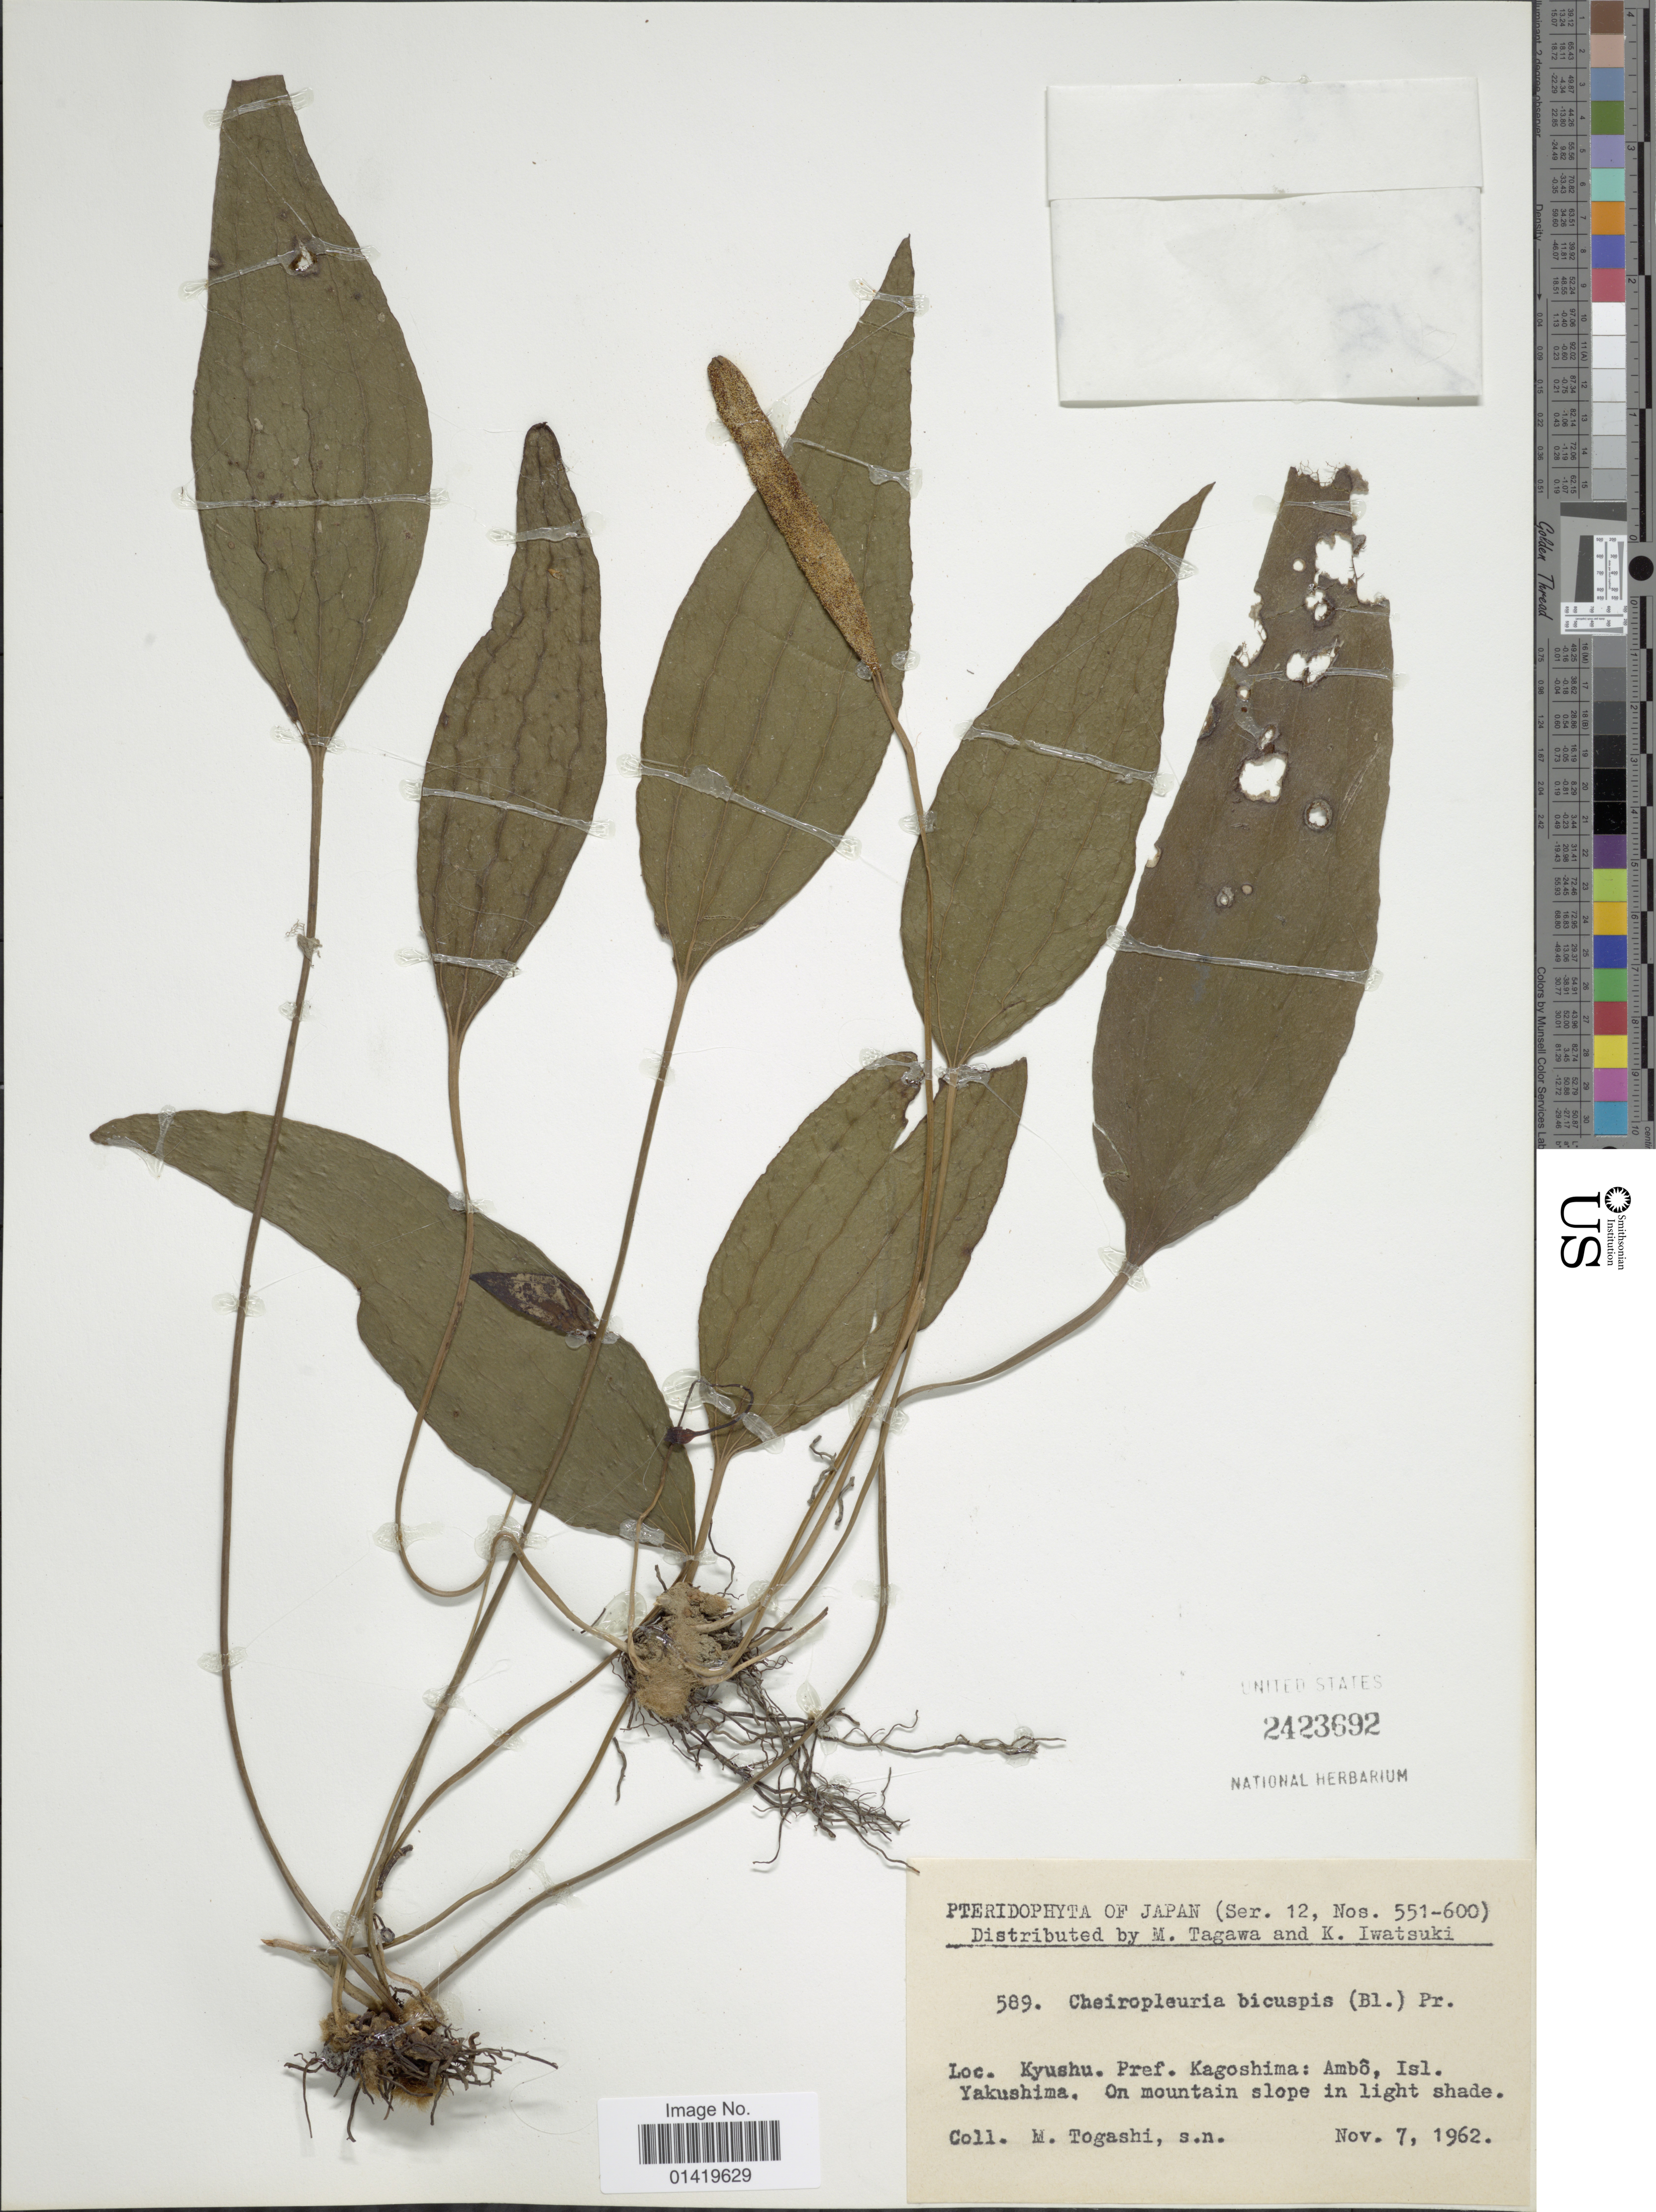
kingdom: Plantae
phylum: Tracheophyta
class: Polypodiopsida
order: Gleicheniales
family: Dipteridaceae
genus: Cheiropleuria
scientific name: Cheiropleuria bicuspis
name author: (Blume) C. Presl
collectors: M. Togashi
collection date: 1962-11-07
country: Japan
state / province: Kagosima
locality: Kyushu. Pref. Kagoshima: Ambô, Isl. Yakushima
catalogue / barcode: US 2423692